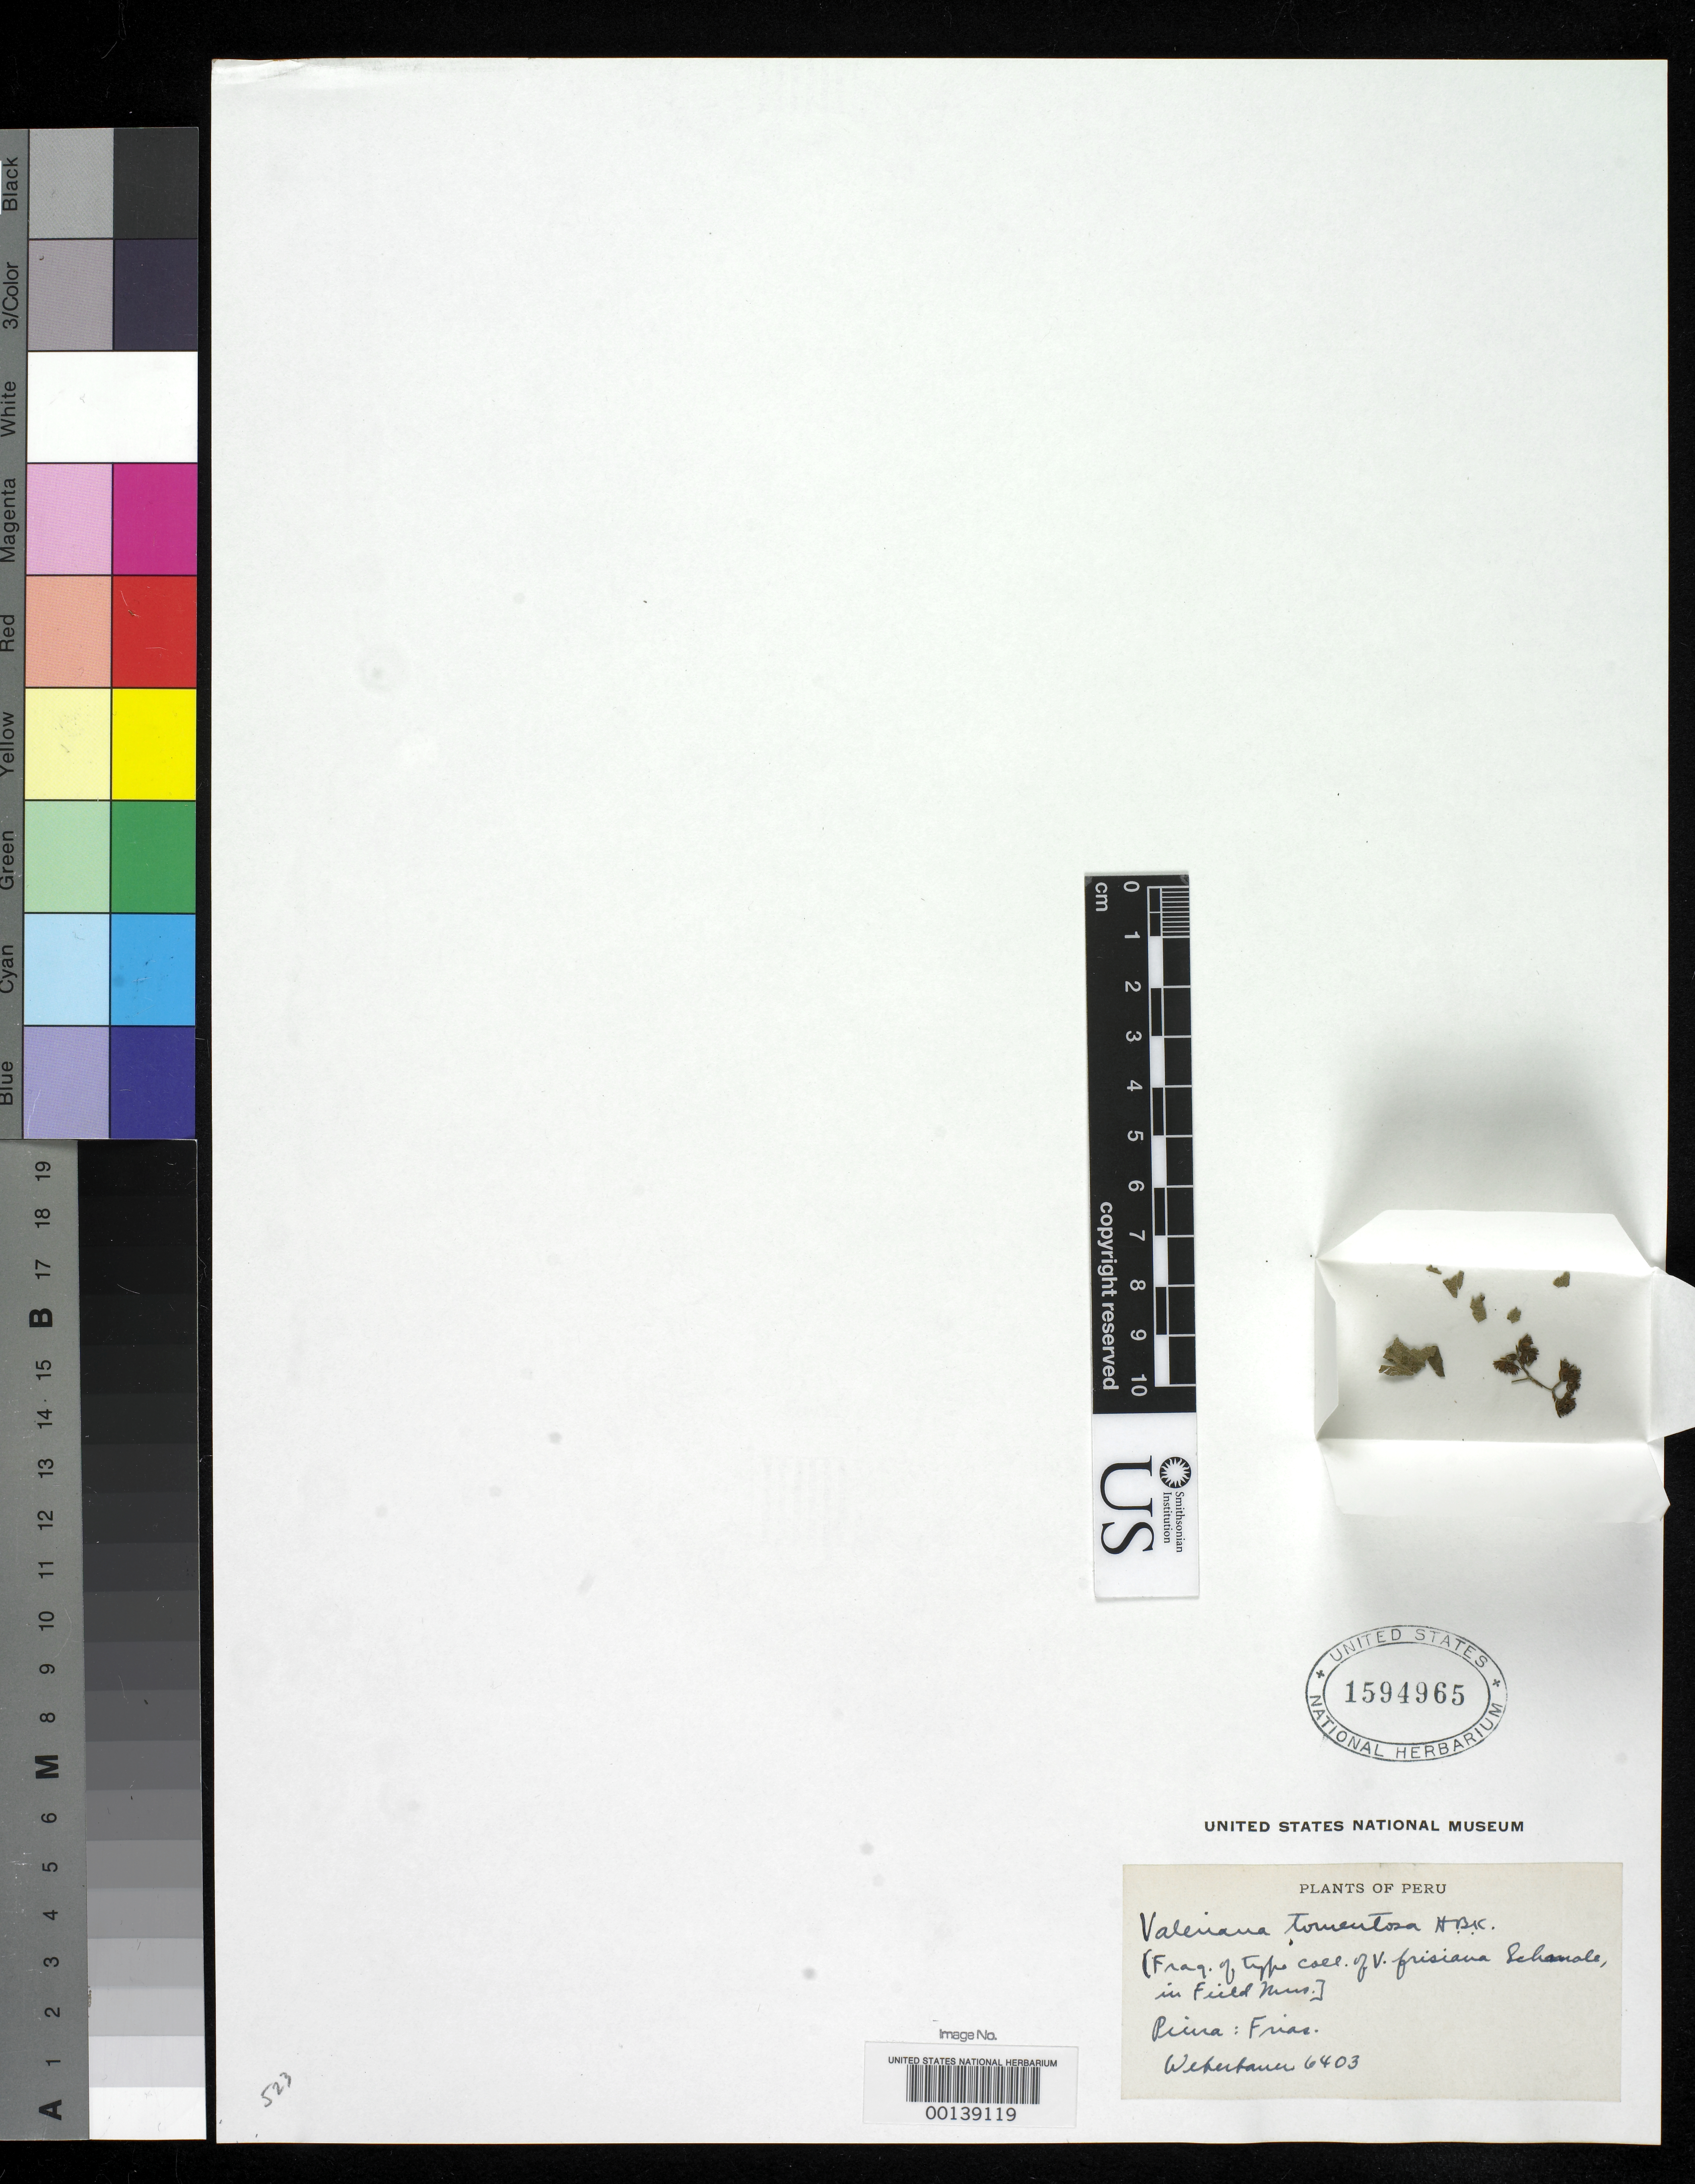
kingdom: Plantae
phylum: Tracheophyta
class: Magnoliopsida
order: Dipsacales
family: Caprifoliaceae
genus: Valeriana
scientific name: Valeriana friasiana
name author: Schmale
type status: Type Fragment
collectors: A. Weberbauer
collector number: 6403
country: Peru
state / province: San Martín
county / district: Mariscal Cáceres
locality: Rio Huallaga, margen Derecha del; Balsa Probana; dtto. Tocache Nuevo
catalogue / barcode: US 1594965